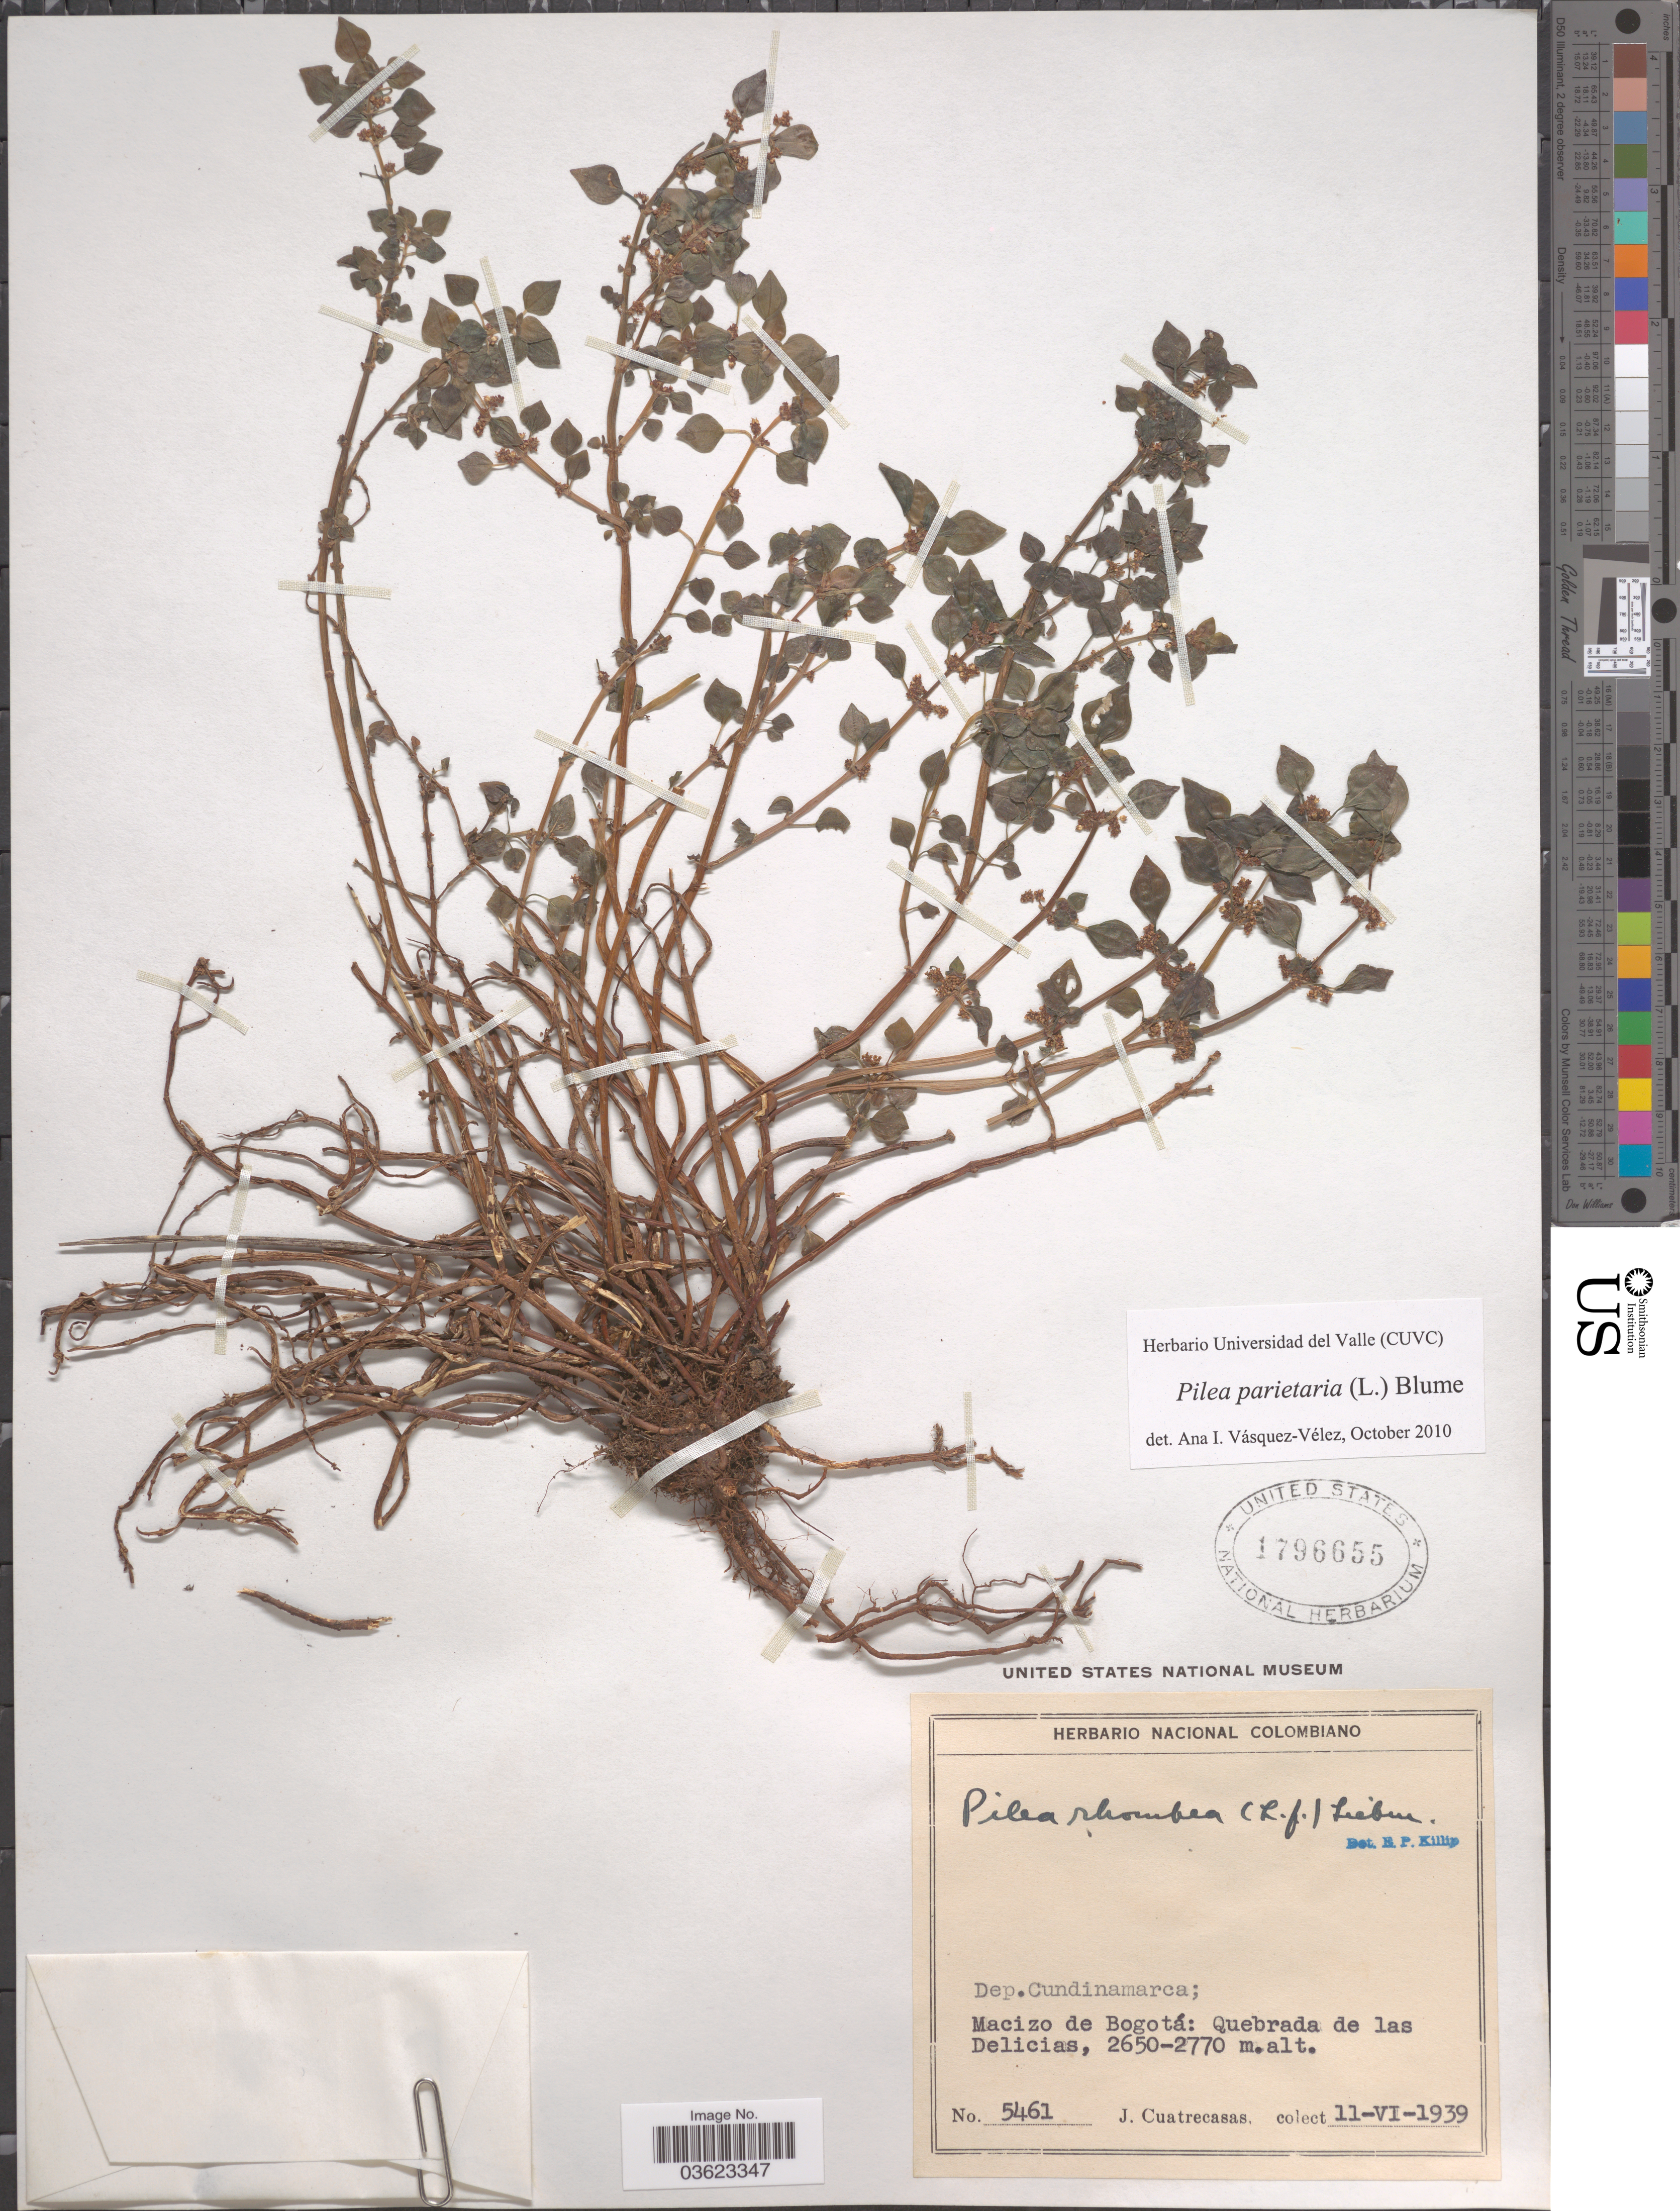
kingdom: Plantae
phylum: Tracheophyta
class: Magnoliopsida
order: Rosales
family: Urticaceae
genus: Pilea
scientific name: Pilea parietaria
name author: (L.) Blume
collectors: J. Cuatrecasas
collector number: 5461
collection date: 1939-06-11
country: Colombia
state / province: Cundinamarca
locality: Dep. Cundinamarca; Macizo de Bogotá: Quebrada de las Delicias.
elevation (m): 2650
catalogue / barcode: US 1796655